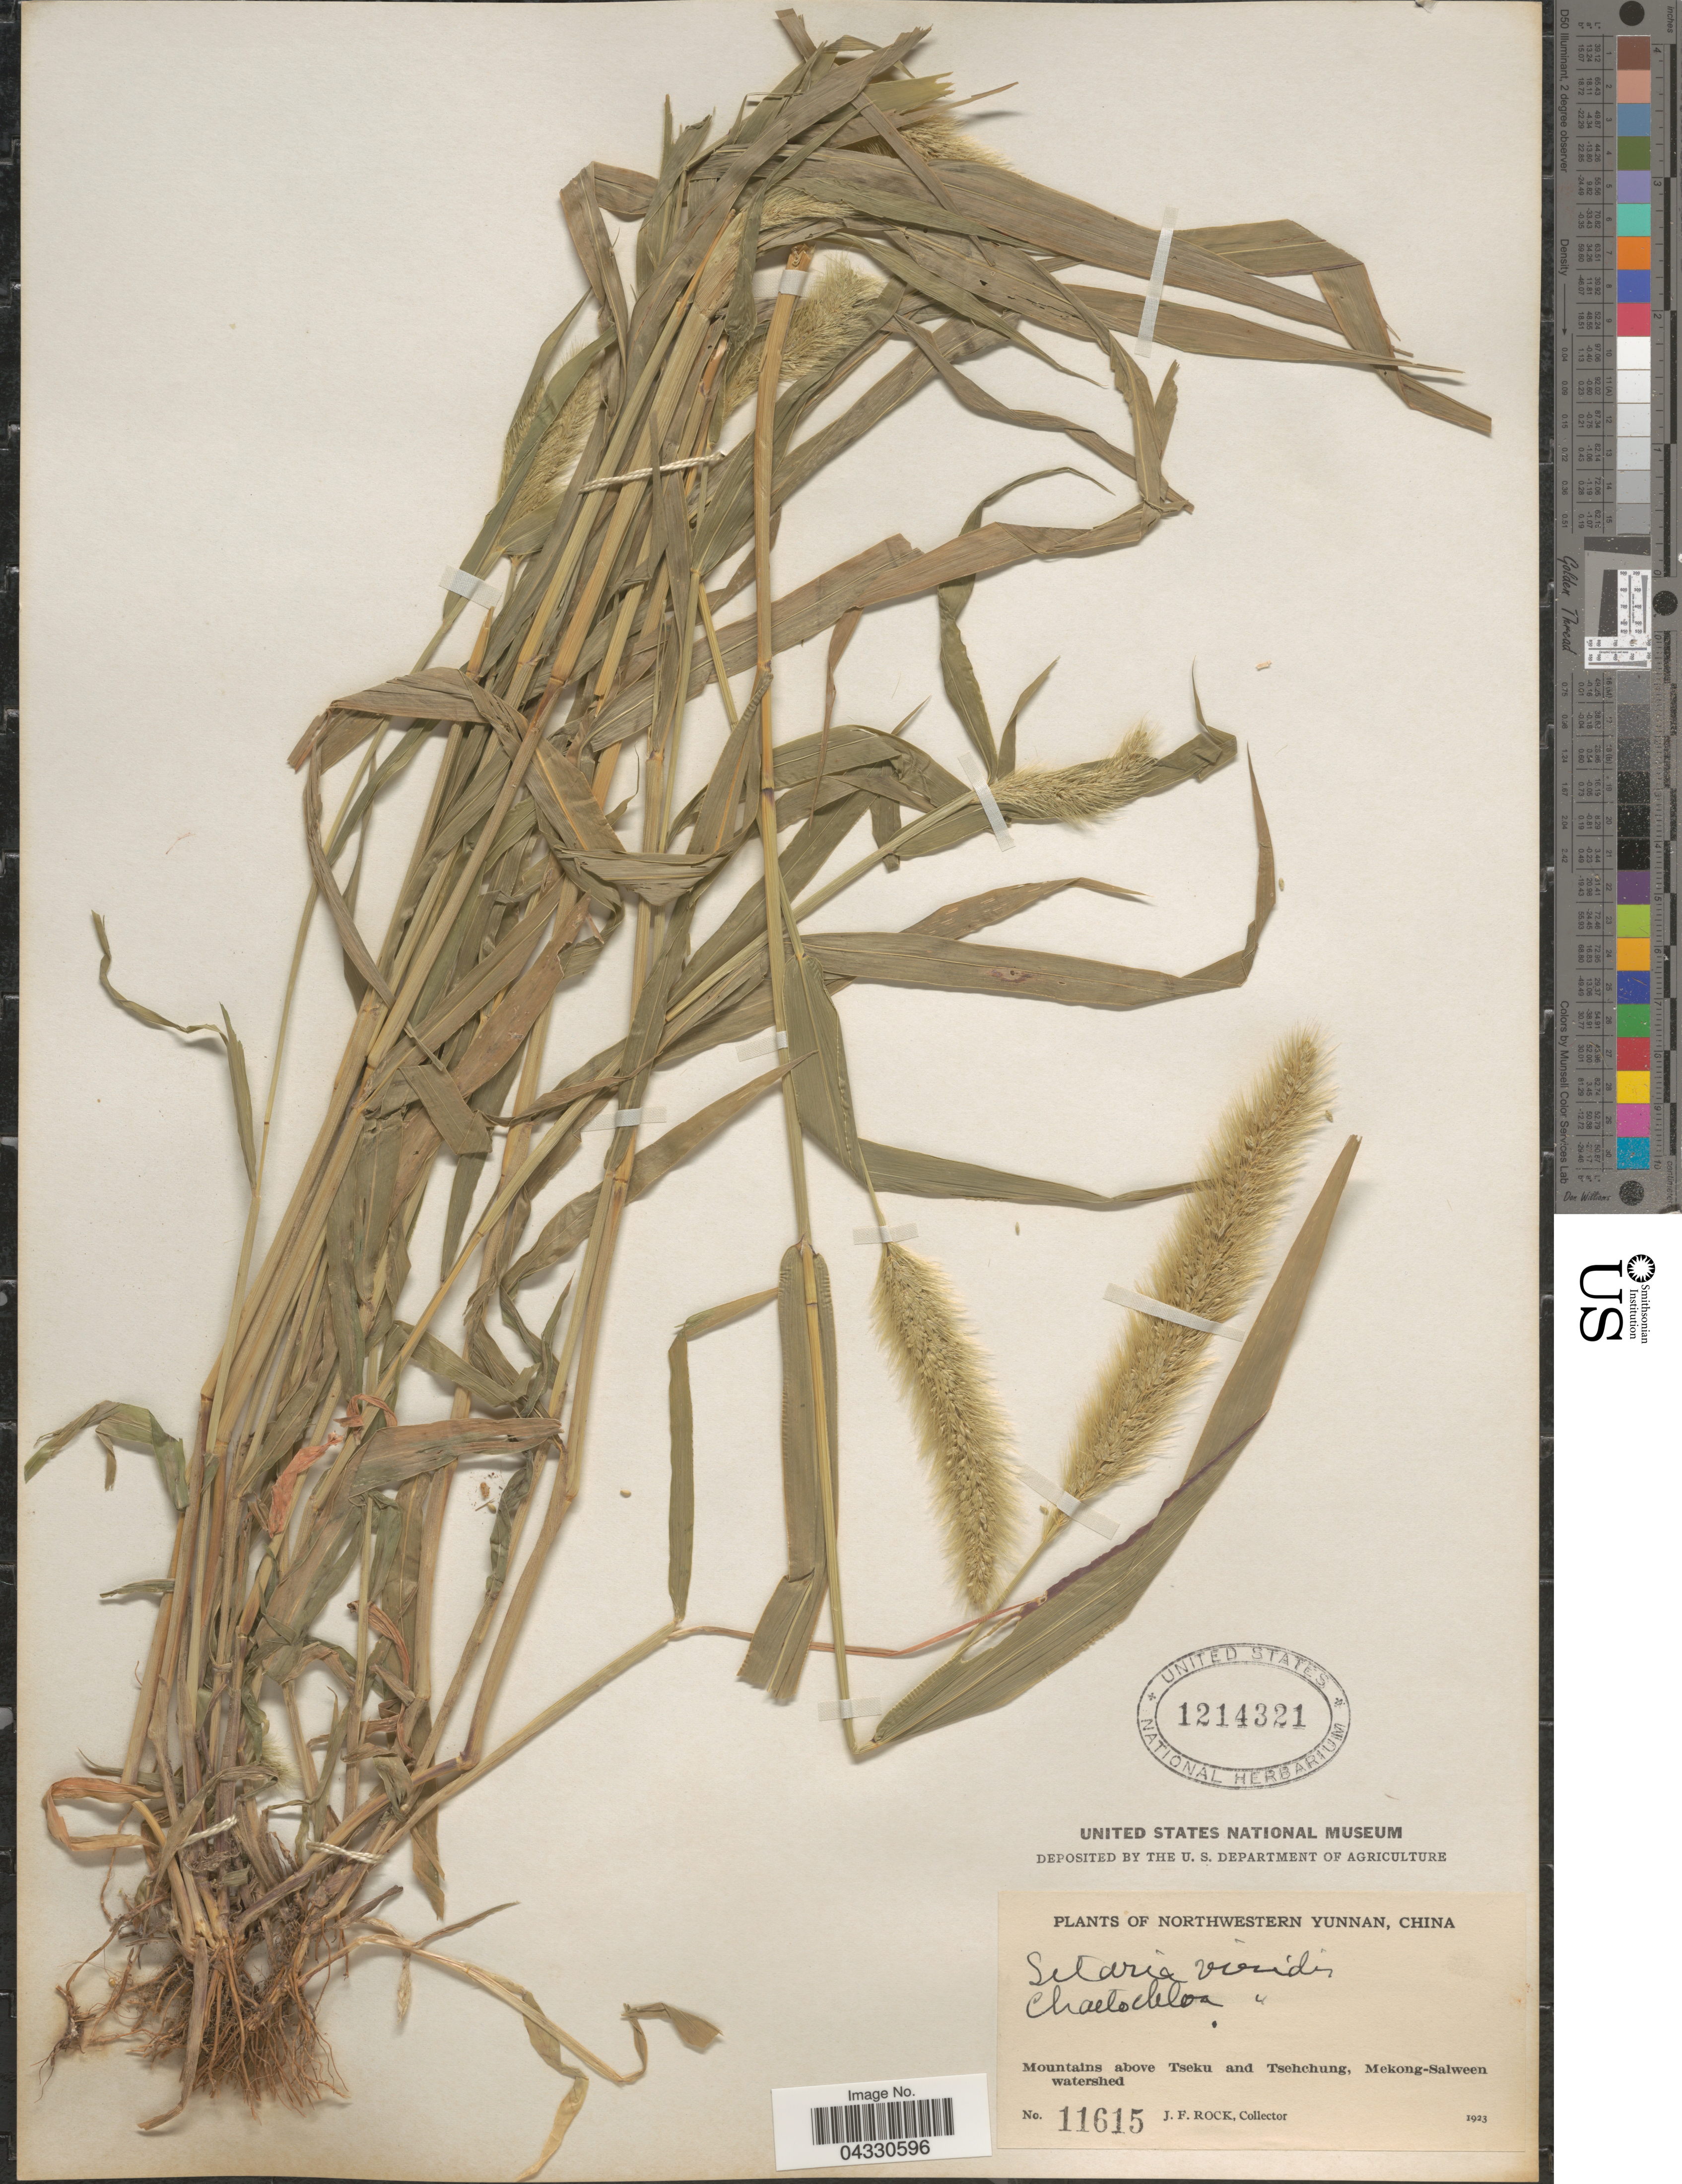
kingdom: Plantae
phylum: Tracheophyta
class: Liliopsida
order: Poales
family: Poaceae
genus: Setaria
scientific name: Setaria viridis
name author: (L.) P. Beauv.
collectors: J. Rock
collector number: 11615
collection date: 1923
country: China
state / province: Yunnan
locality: Northwestern Yunnan. Mountains above Tseku and Tsehchung, Mekong-Salween watershed.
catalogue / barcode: US 1214321